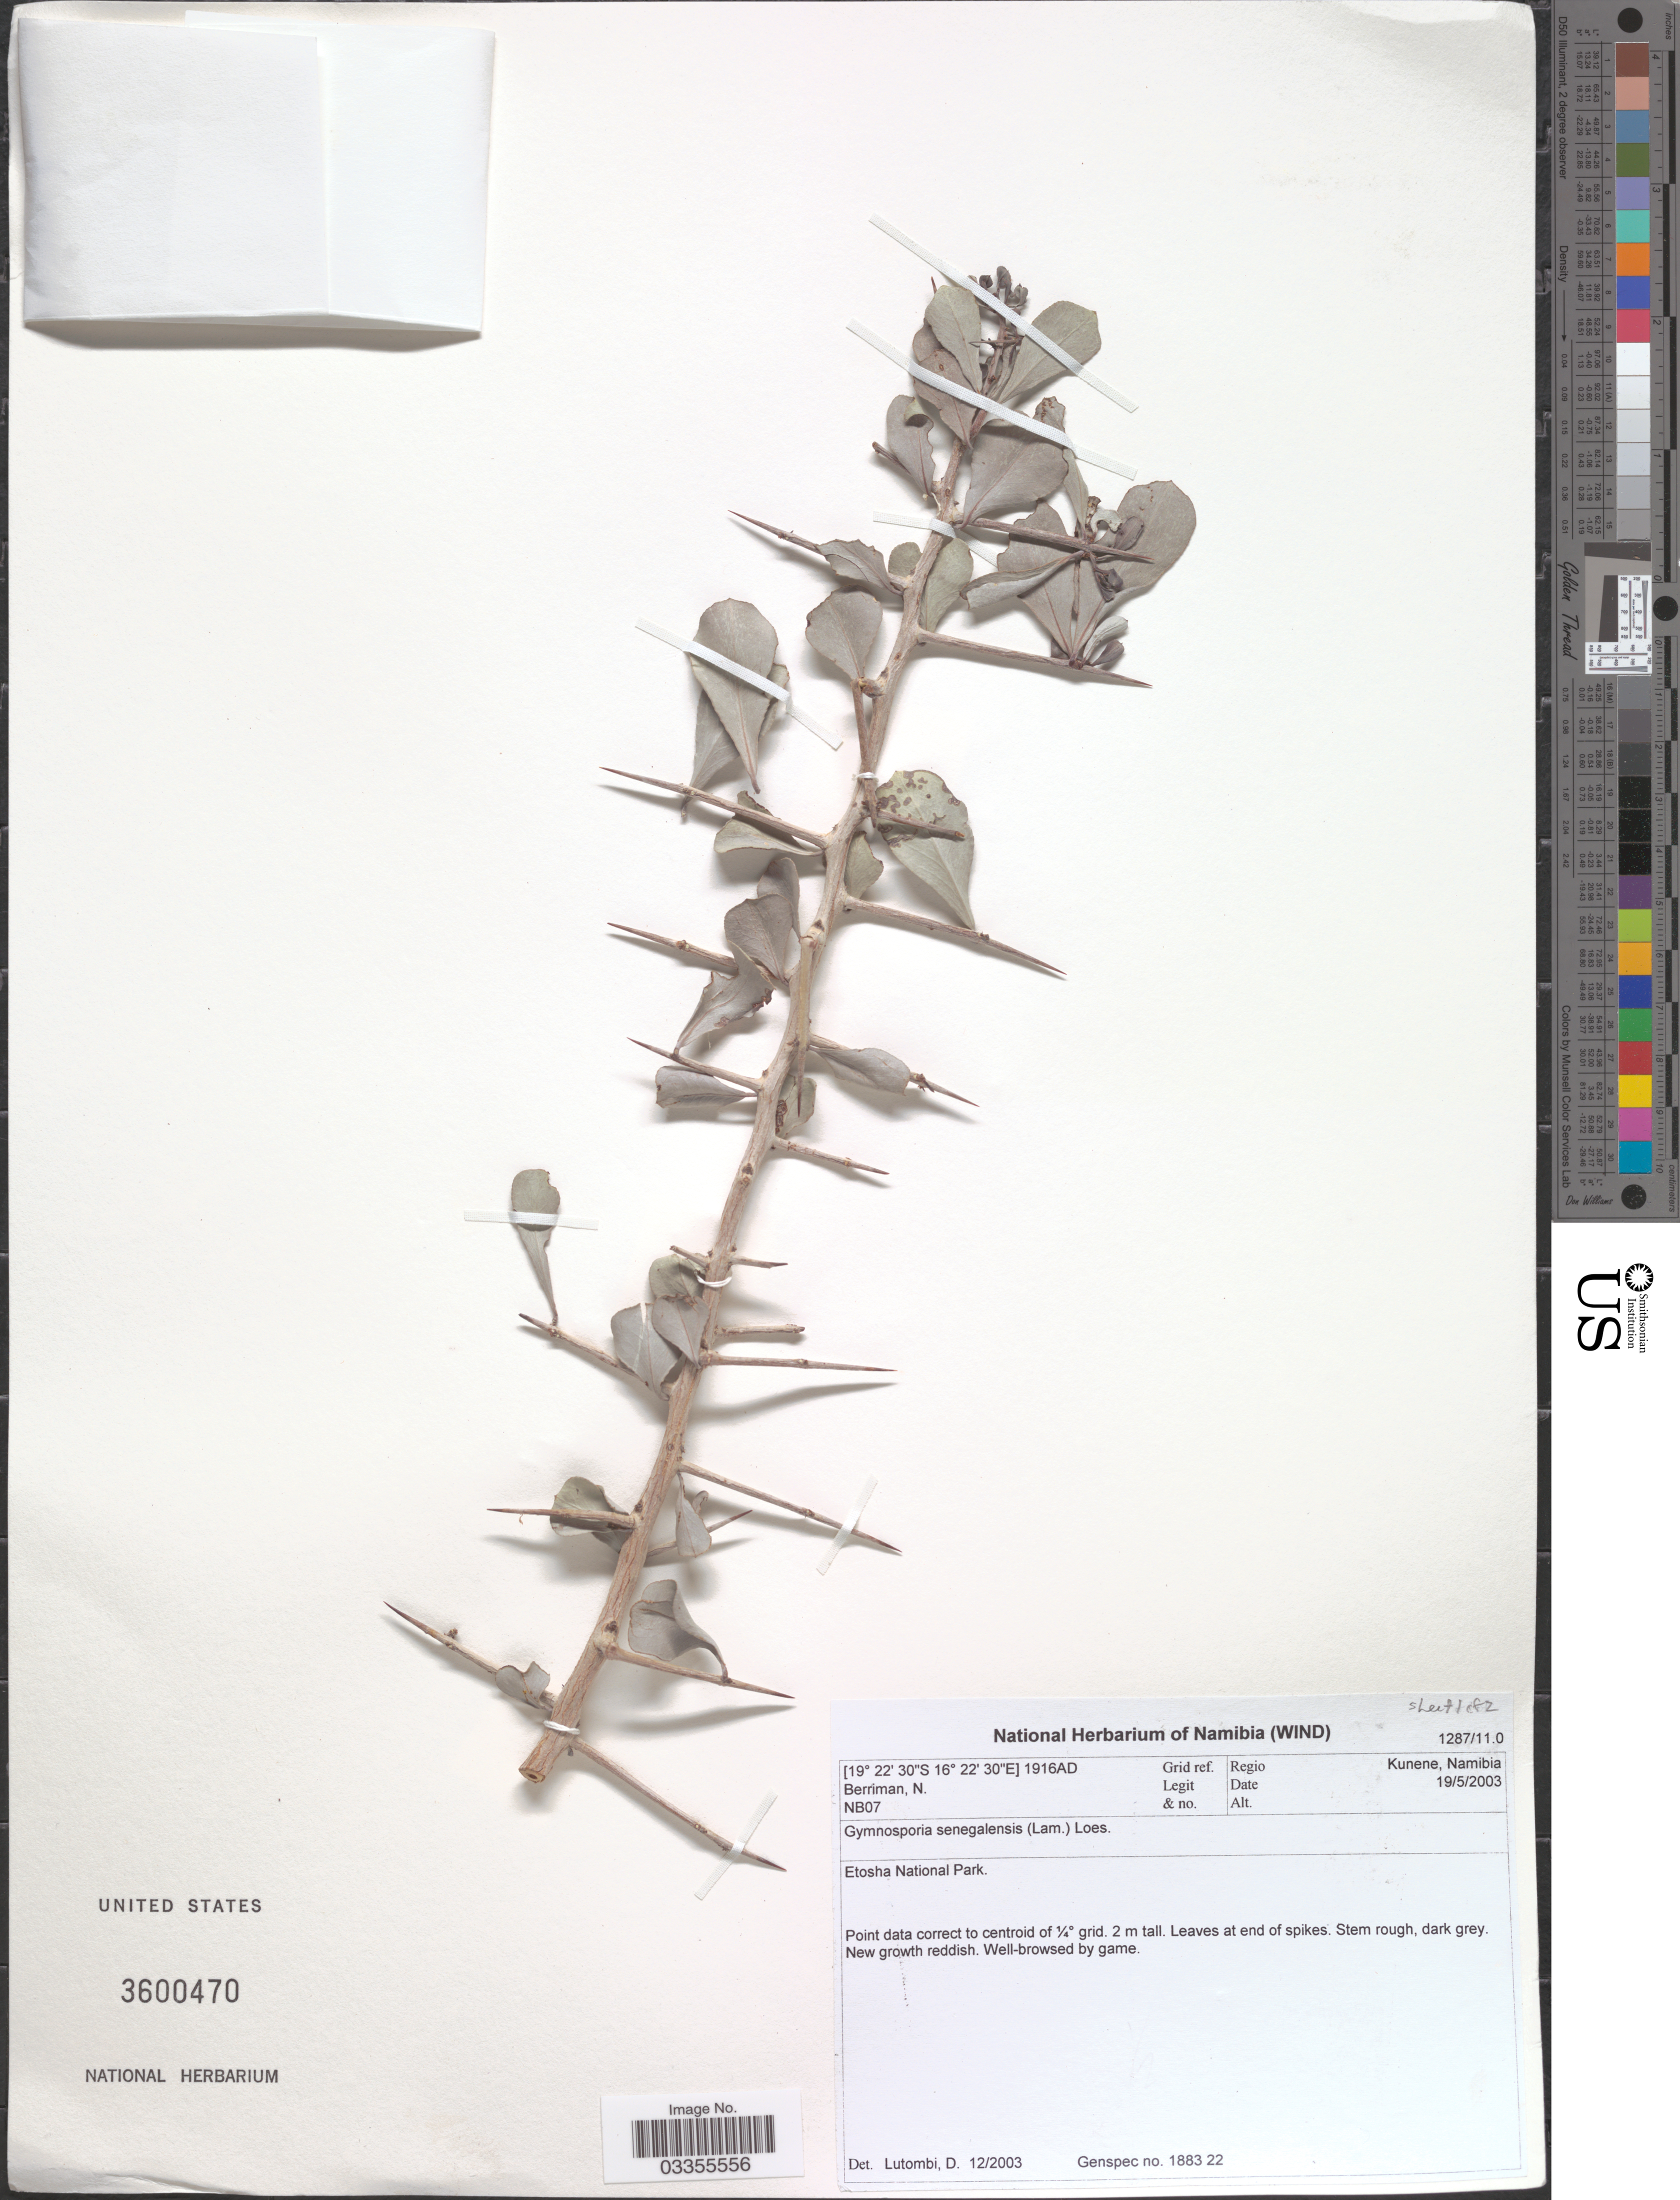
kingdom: Plantae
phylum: Tracheophyta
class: Magnoliopsida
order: Celastrales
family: Celastraceae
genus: Gymnosporia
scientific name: Gymnosporia senegalensis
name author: (Lam.) Loes.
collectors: N. Berriman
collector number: NB07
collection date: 2003-05-19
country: Namibia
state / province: Kunene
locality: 1916AD Grid ref. Regio Kunene. Etosha National Park.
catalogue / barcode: US 3600470